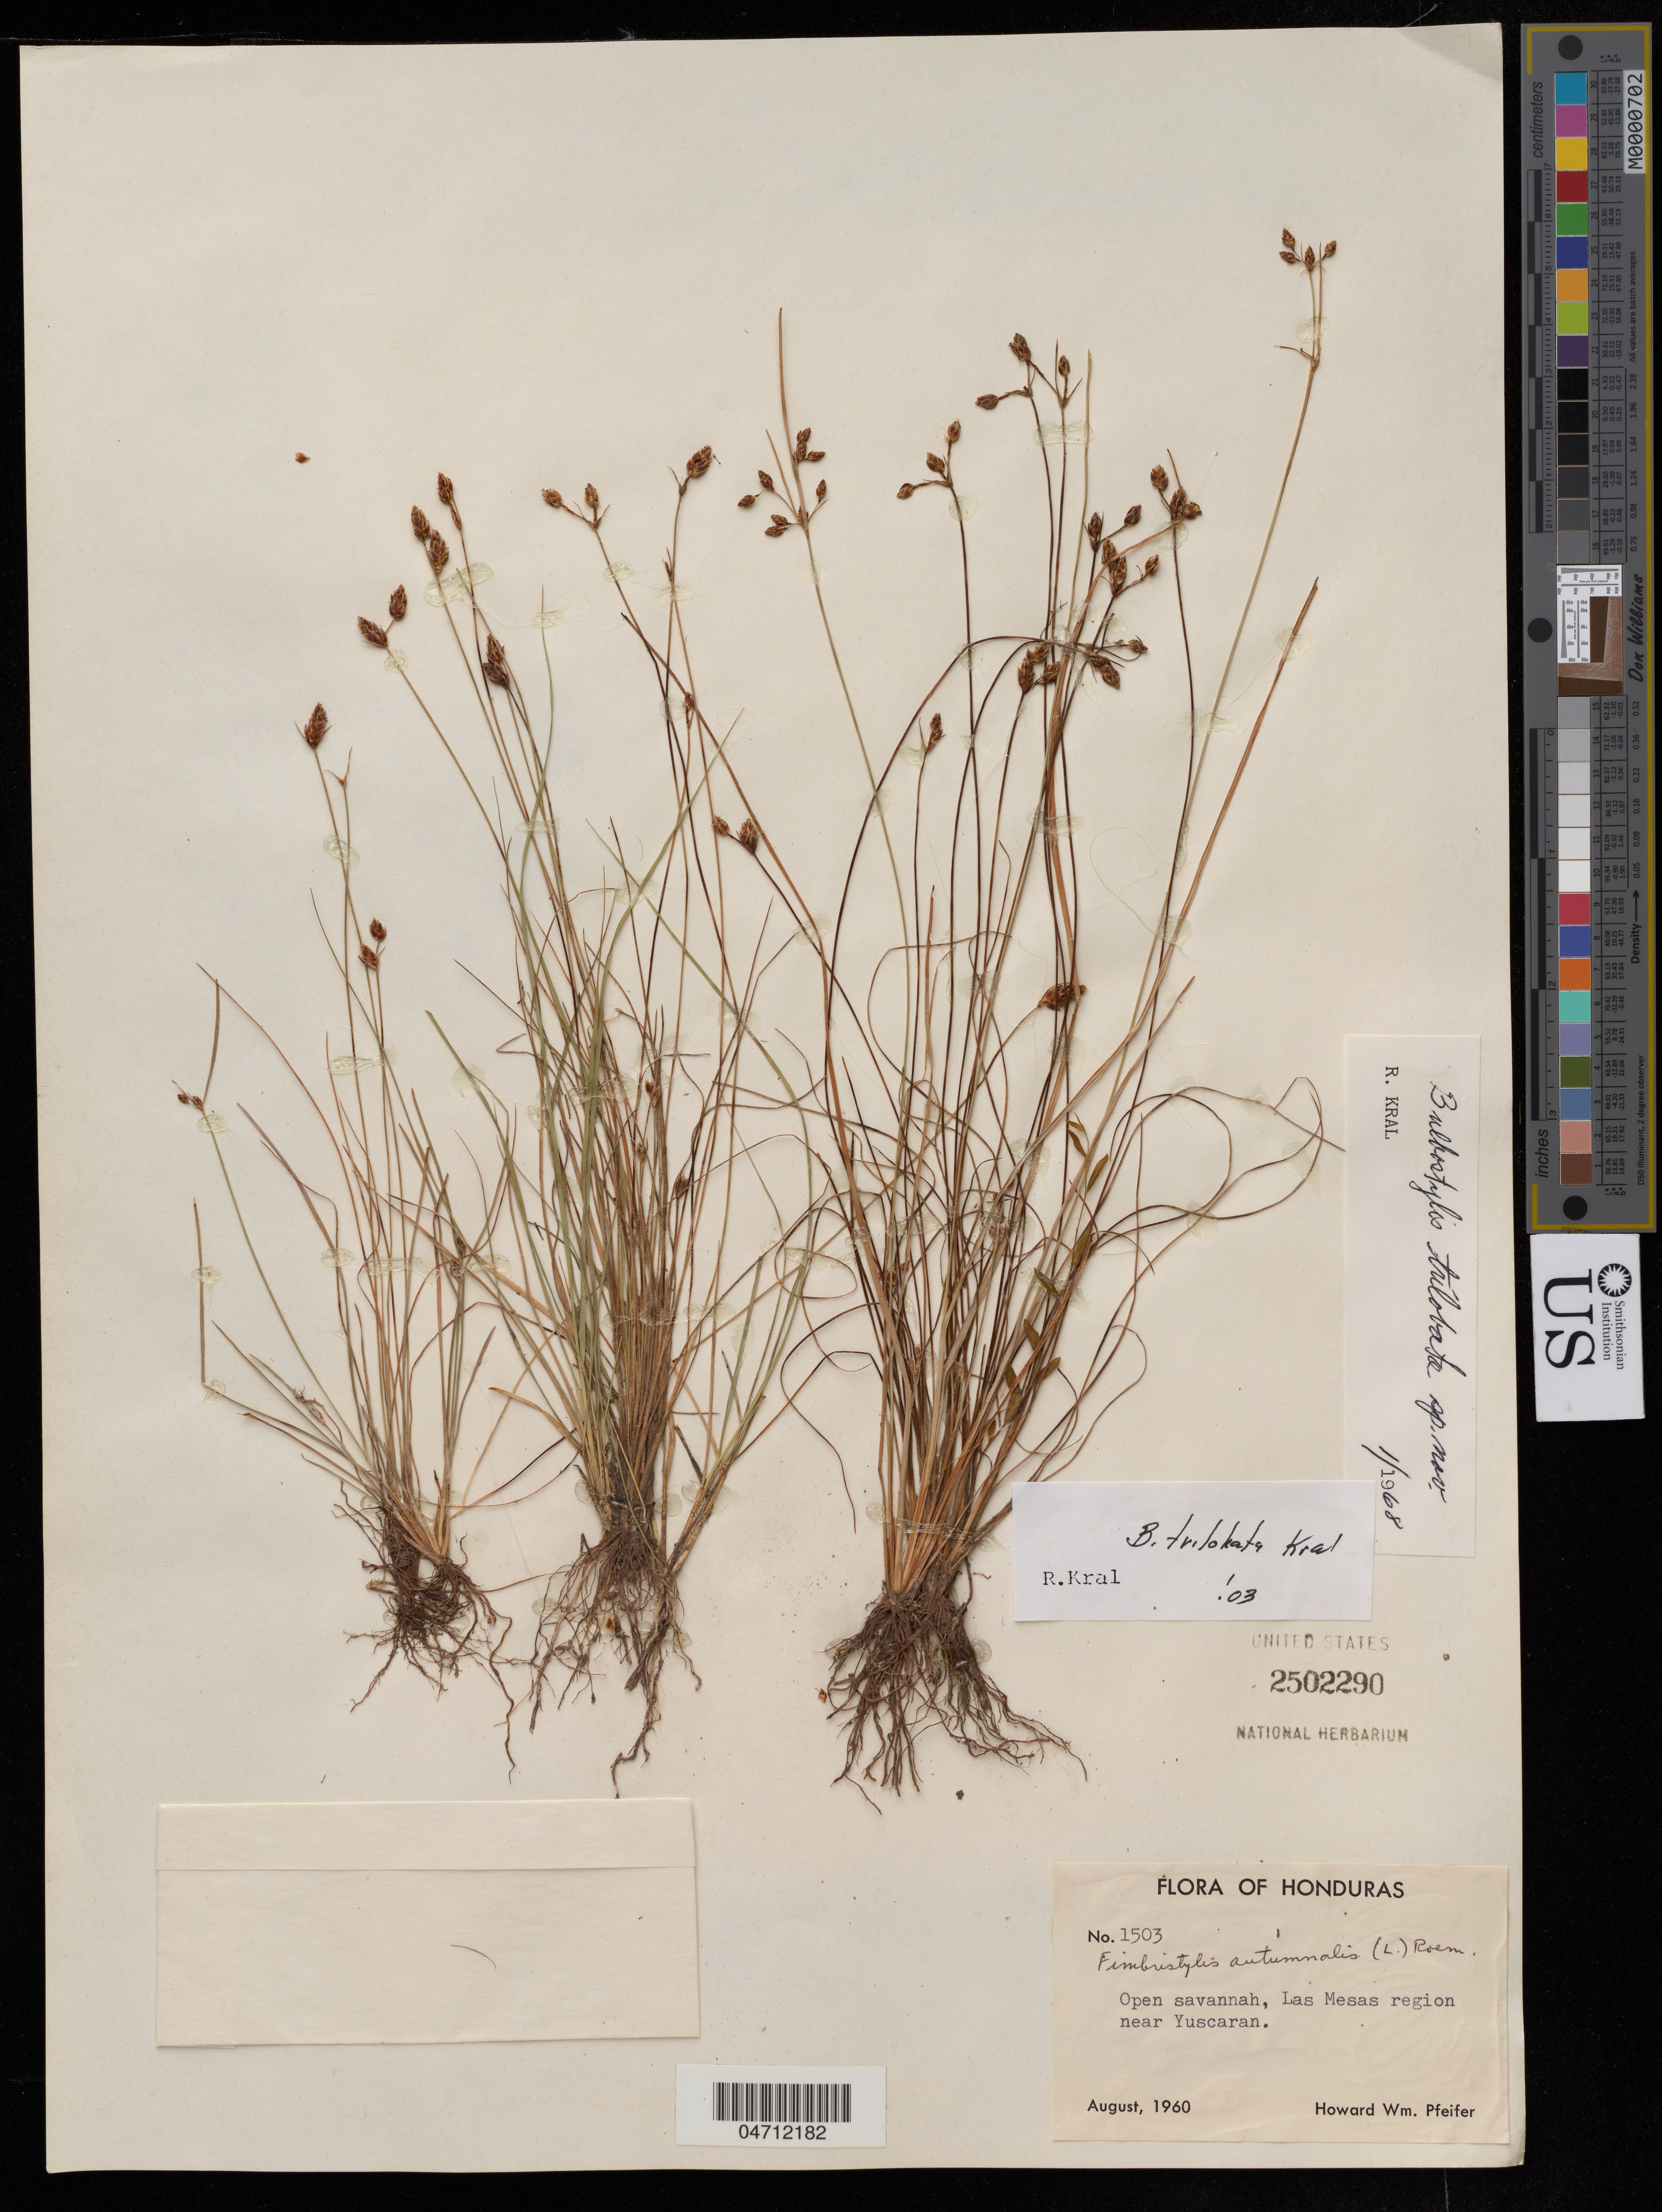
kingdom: Plantae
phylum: Tracheophyta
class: Liliopsida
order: Poales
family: Cyperaceae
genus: Bulbostylis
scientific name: Bulbostylis trilobata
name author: Kral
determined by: Kral, Robert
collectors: H. W. Pfeifer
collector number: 1503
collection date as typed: Aug 1960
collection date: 1960-08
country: Honduras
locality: Las Mesas, near Yuscaran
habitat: Open savannah.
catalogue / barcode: US 2502290